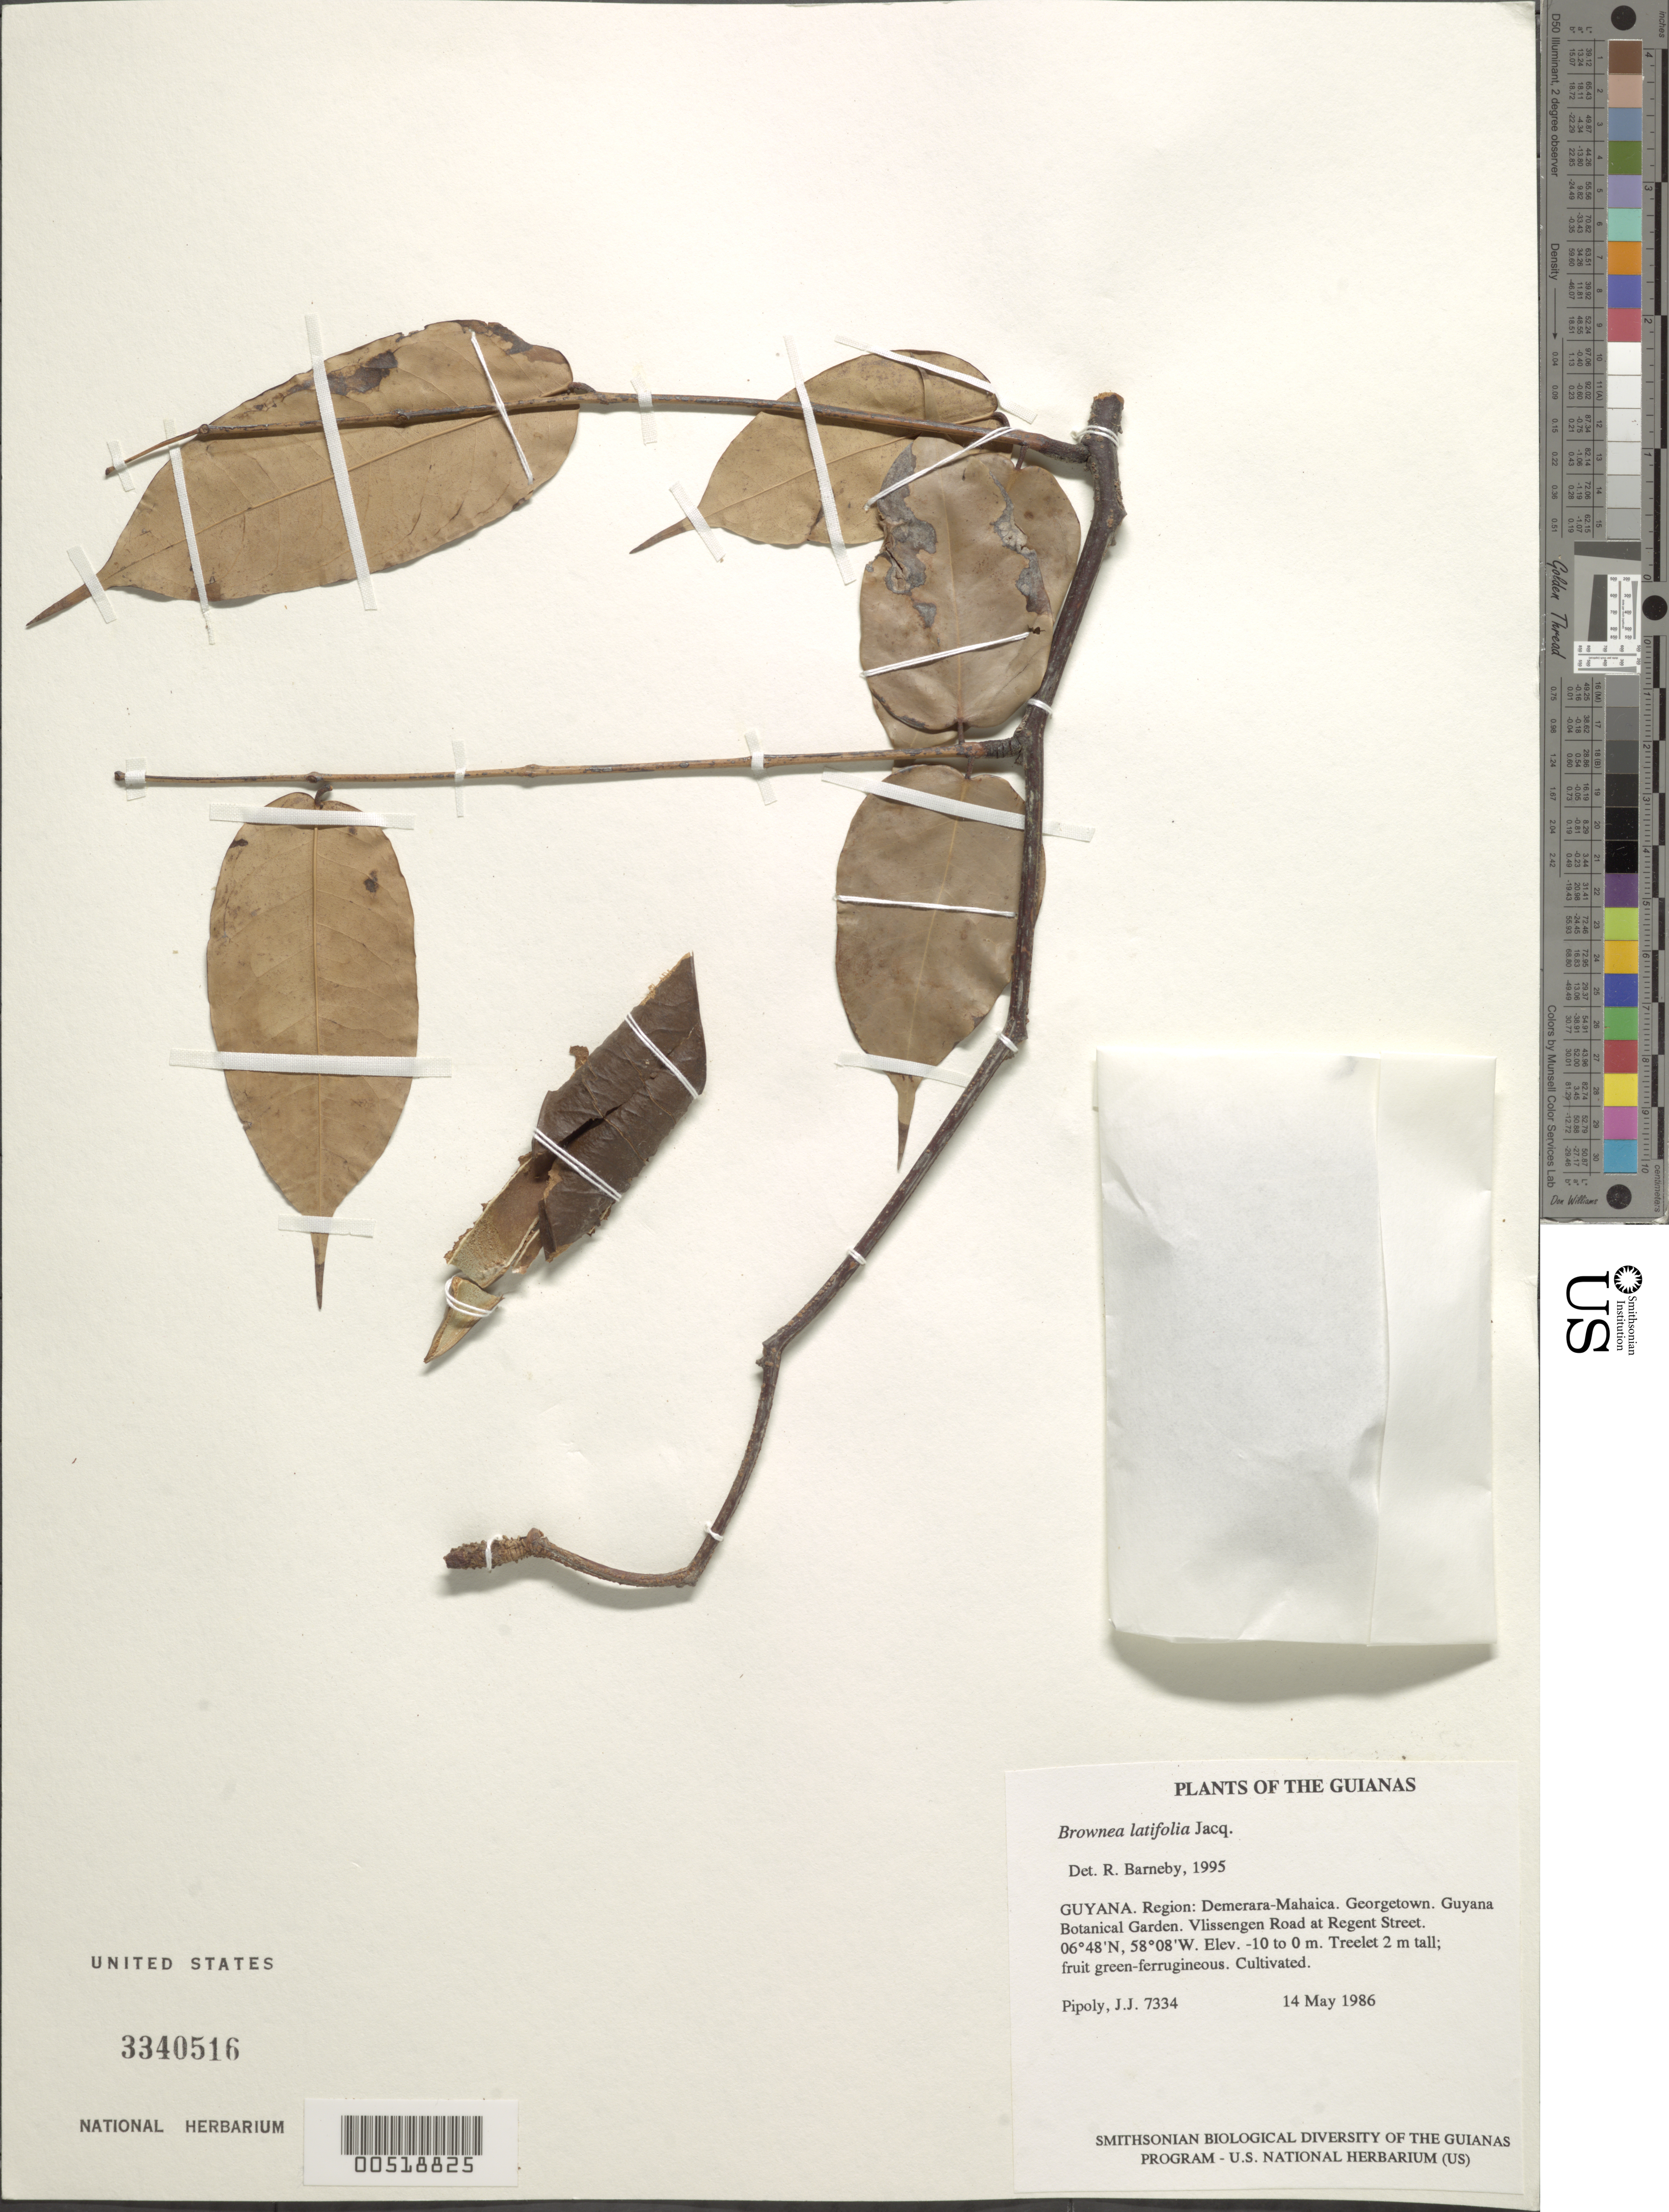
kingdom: Plantae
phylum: Tracheophyta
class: Magnoliopsida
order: Fabales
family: Fabaceae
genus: Brownea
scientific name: Brownea latifolia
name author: Jacq.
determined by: Barneby, Rupert C., (NY)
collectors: J. J. Pipoly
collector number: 7334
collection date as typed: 14 May 1986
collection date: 1986-05-14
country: Guyana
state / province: Demerara-Mahaica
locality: Georgetown. Guyana Botanical Garden. Vlissengen Road at Regent Street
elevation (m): -3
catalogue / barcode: US 3340516